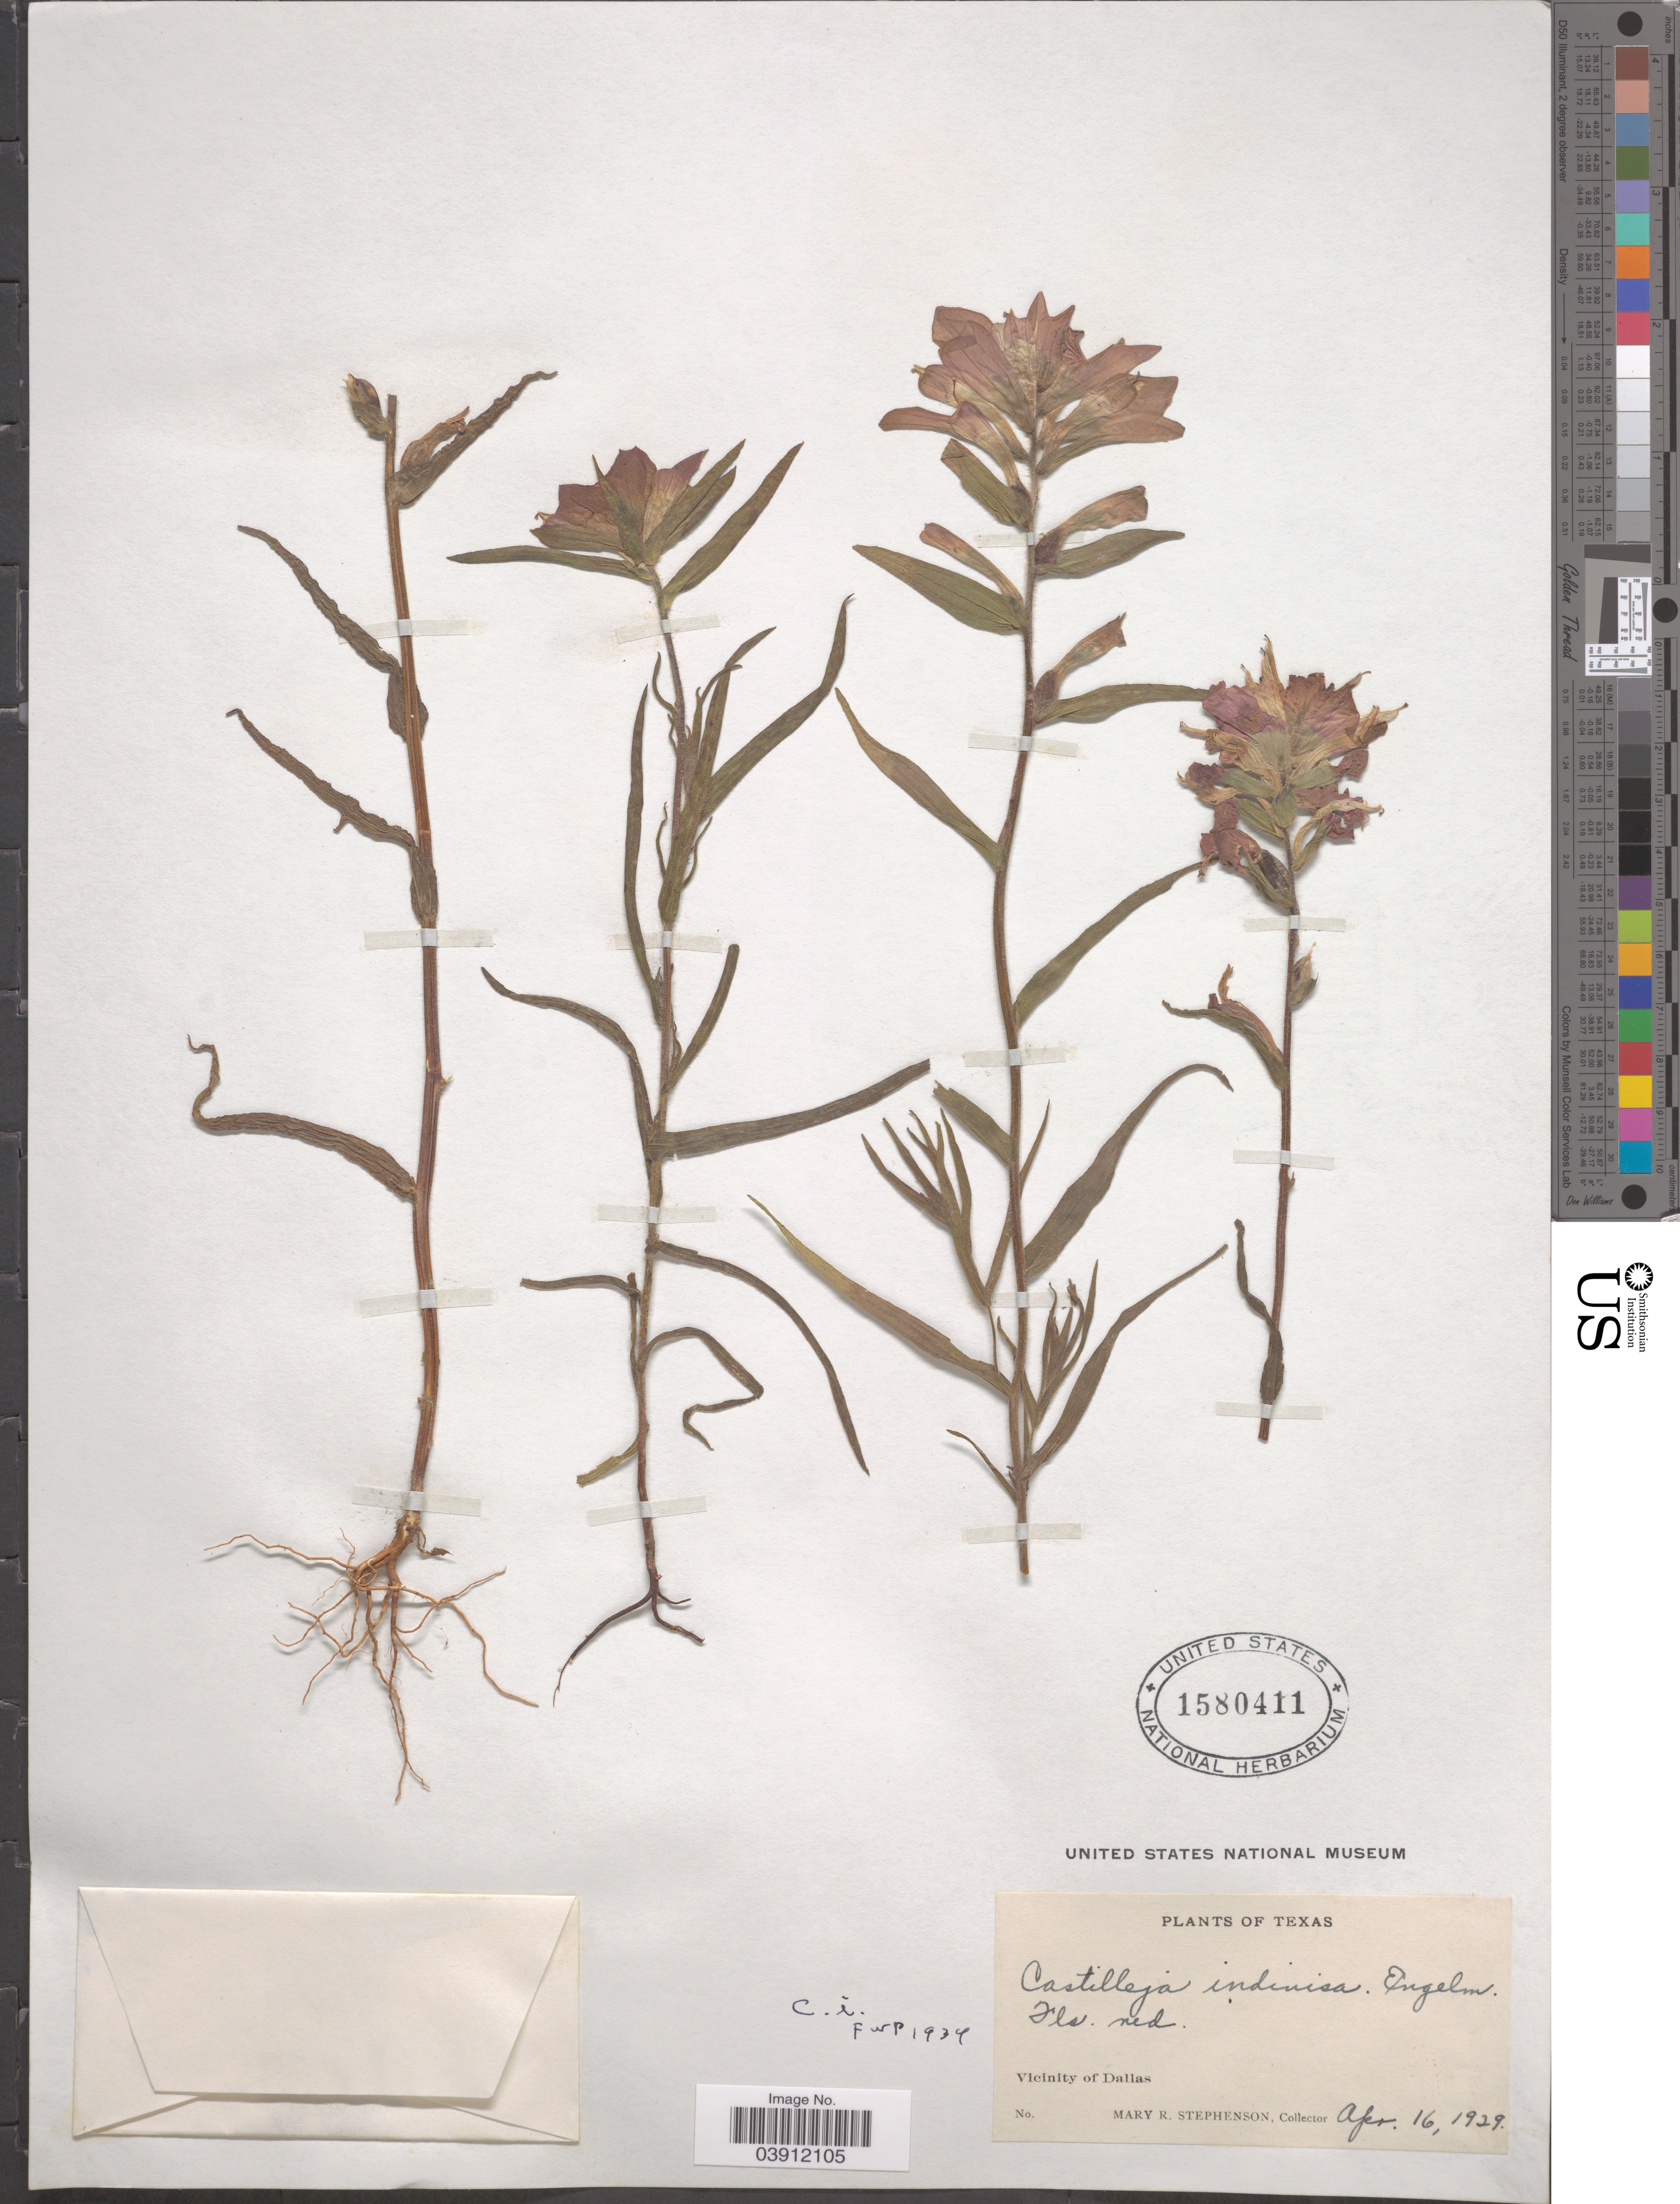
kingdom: Plantae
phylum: Tracheophyta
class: Magnoliopsida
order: Lamiales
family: Orobanchaceae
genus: Castilleja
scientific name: Castilleja indivisa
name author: Engelm. in Engelm. & A. Gray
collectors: M. Stephenson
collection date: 1929-04-16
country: United States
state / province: Texas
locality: Vicinity of Dallas.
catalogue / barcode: US 1580411